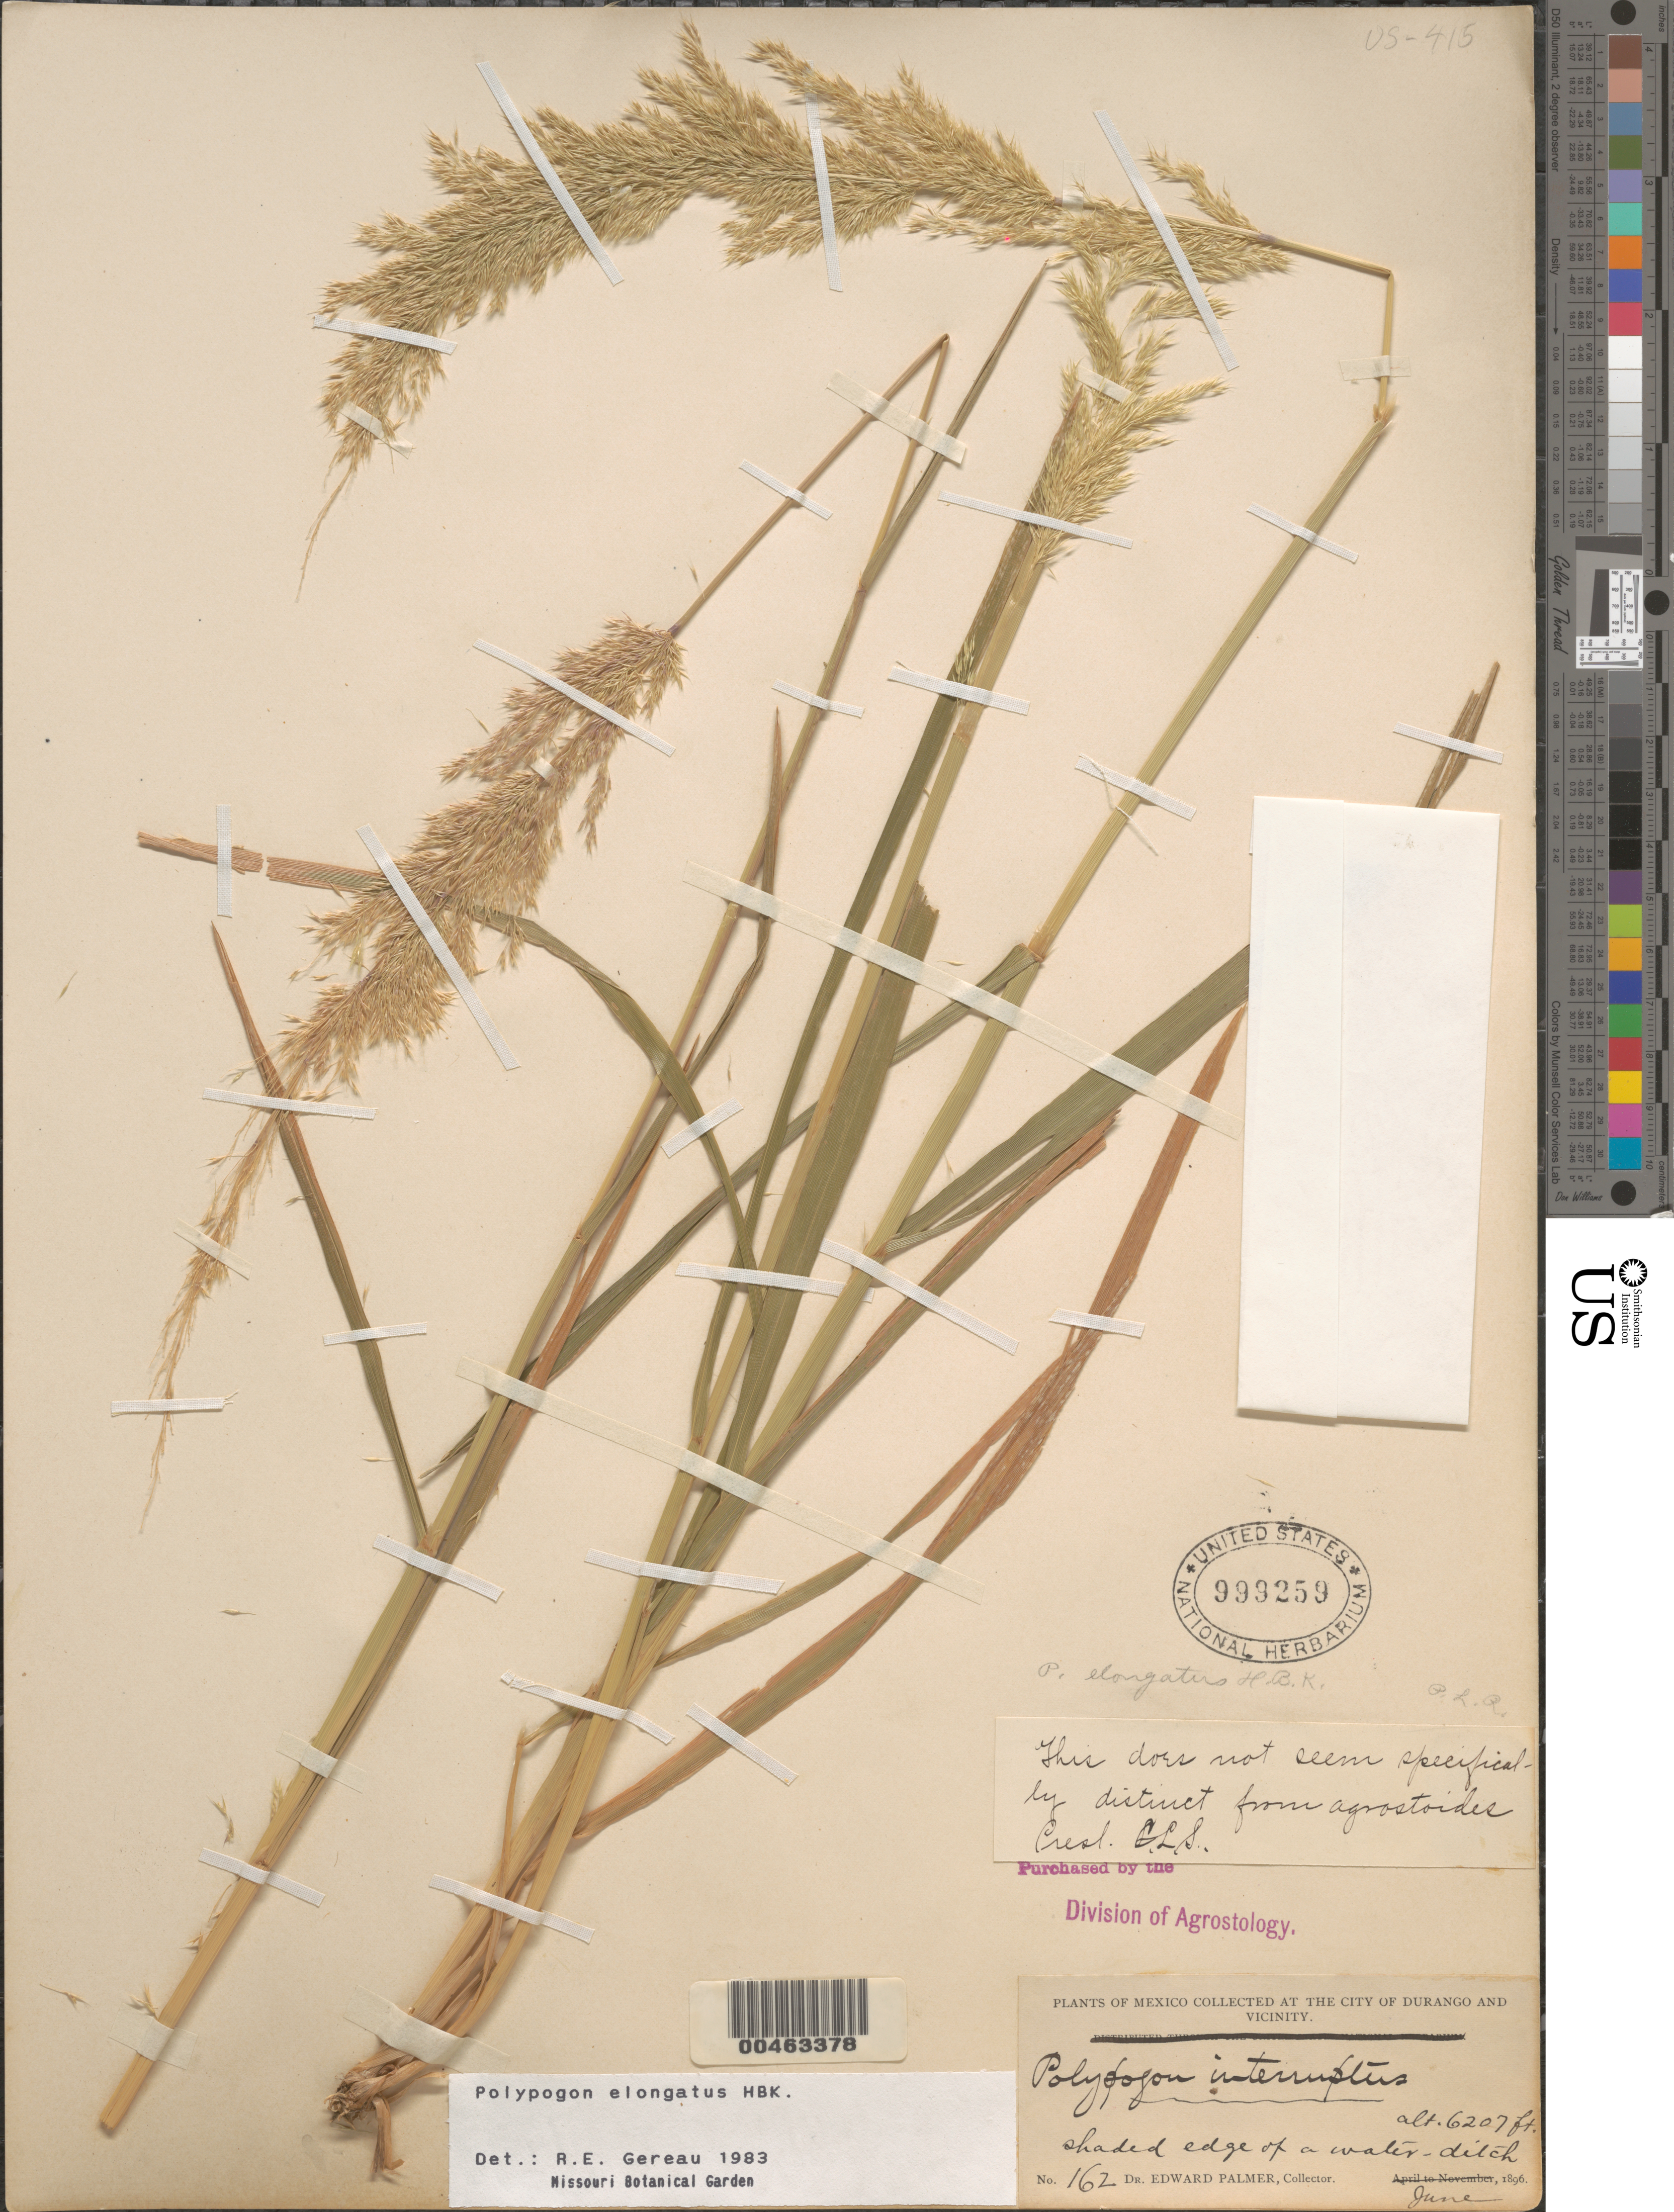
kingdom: Plantae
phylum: Tracheophyta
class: Liliopsida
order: Poales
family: Poaceae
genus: Chaetotropis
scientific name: Chaetotropis elongata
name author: (Kunth) Björkman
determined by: Poaceae Reorganization Project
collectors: E. Palmer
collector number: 162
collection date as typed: Jun 1896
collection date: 1896-06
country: Mexico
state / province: Durango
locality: City of Durango & vicinity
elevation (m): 1892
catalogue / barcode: US 999259